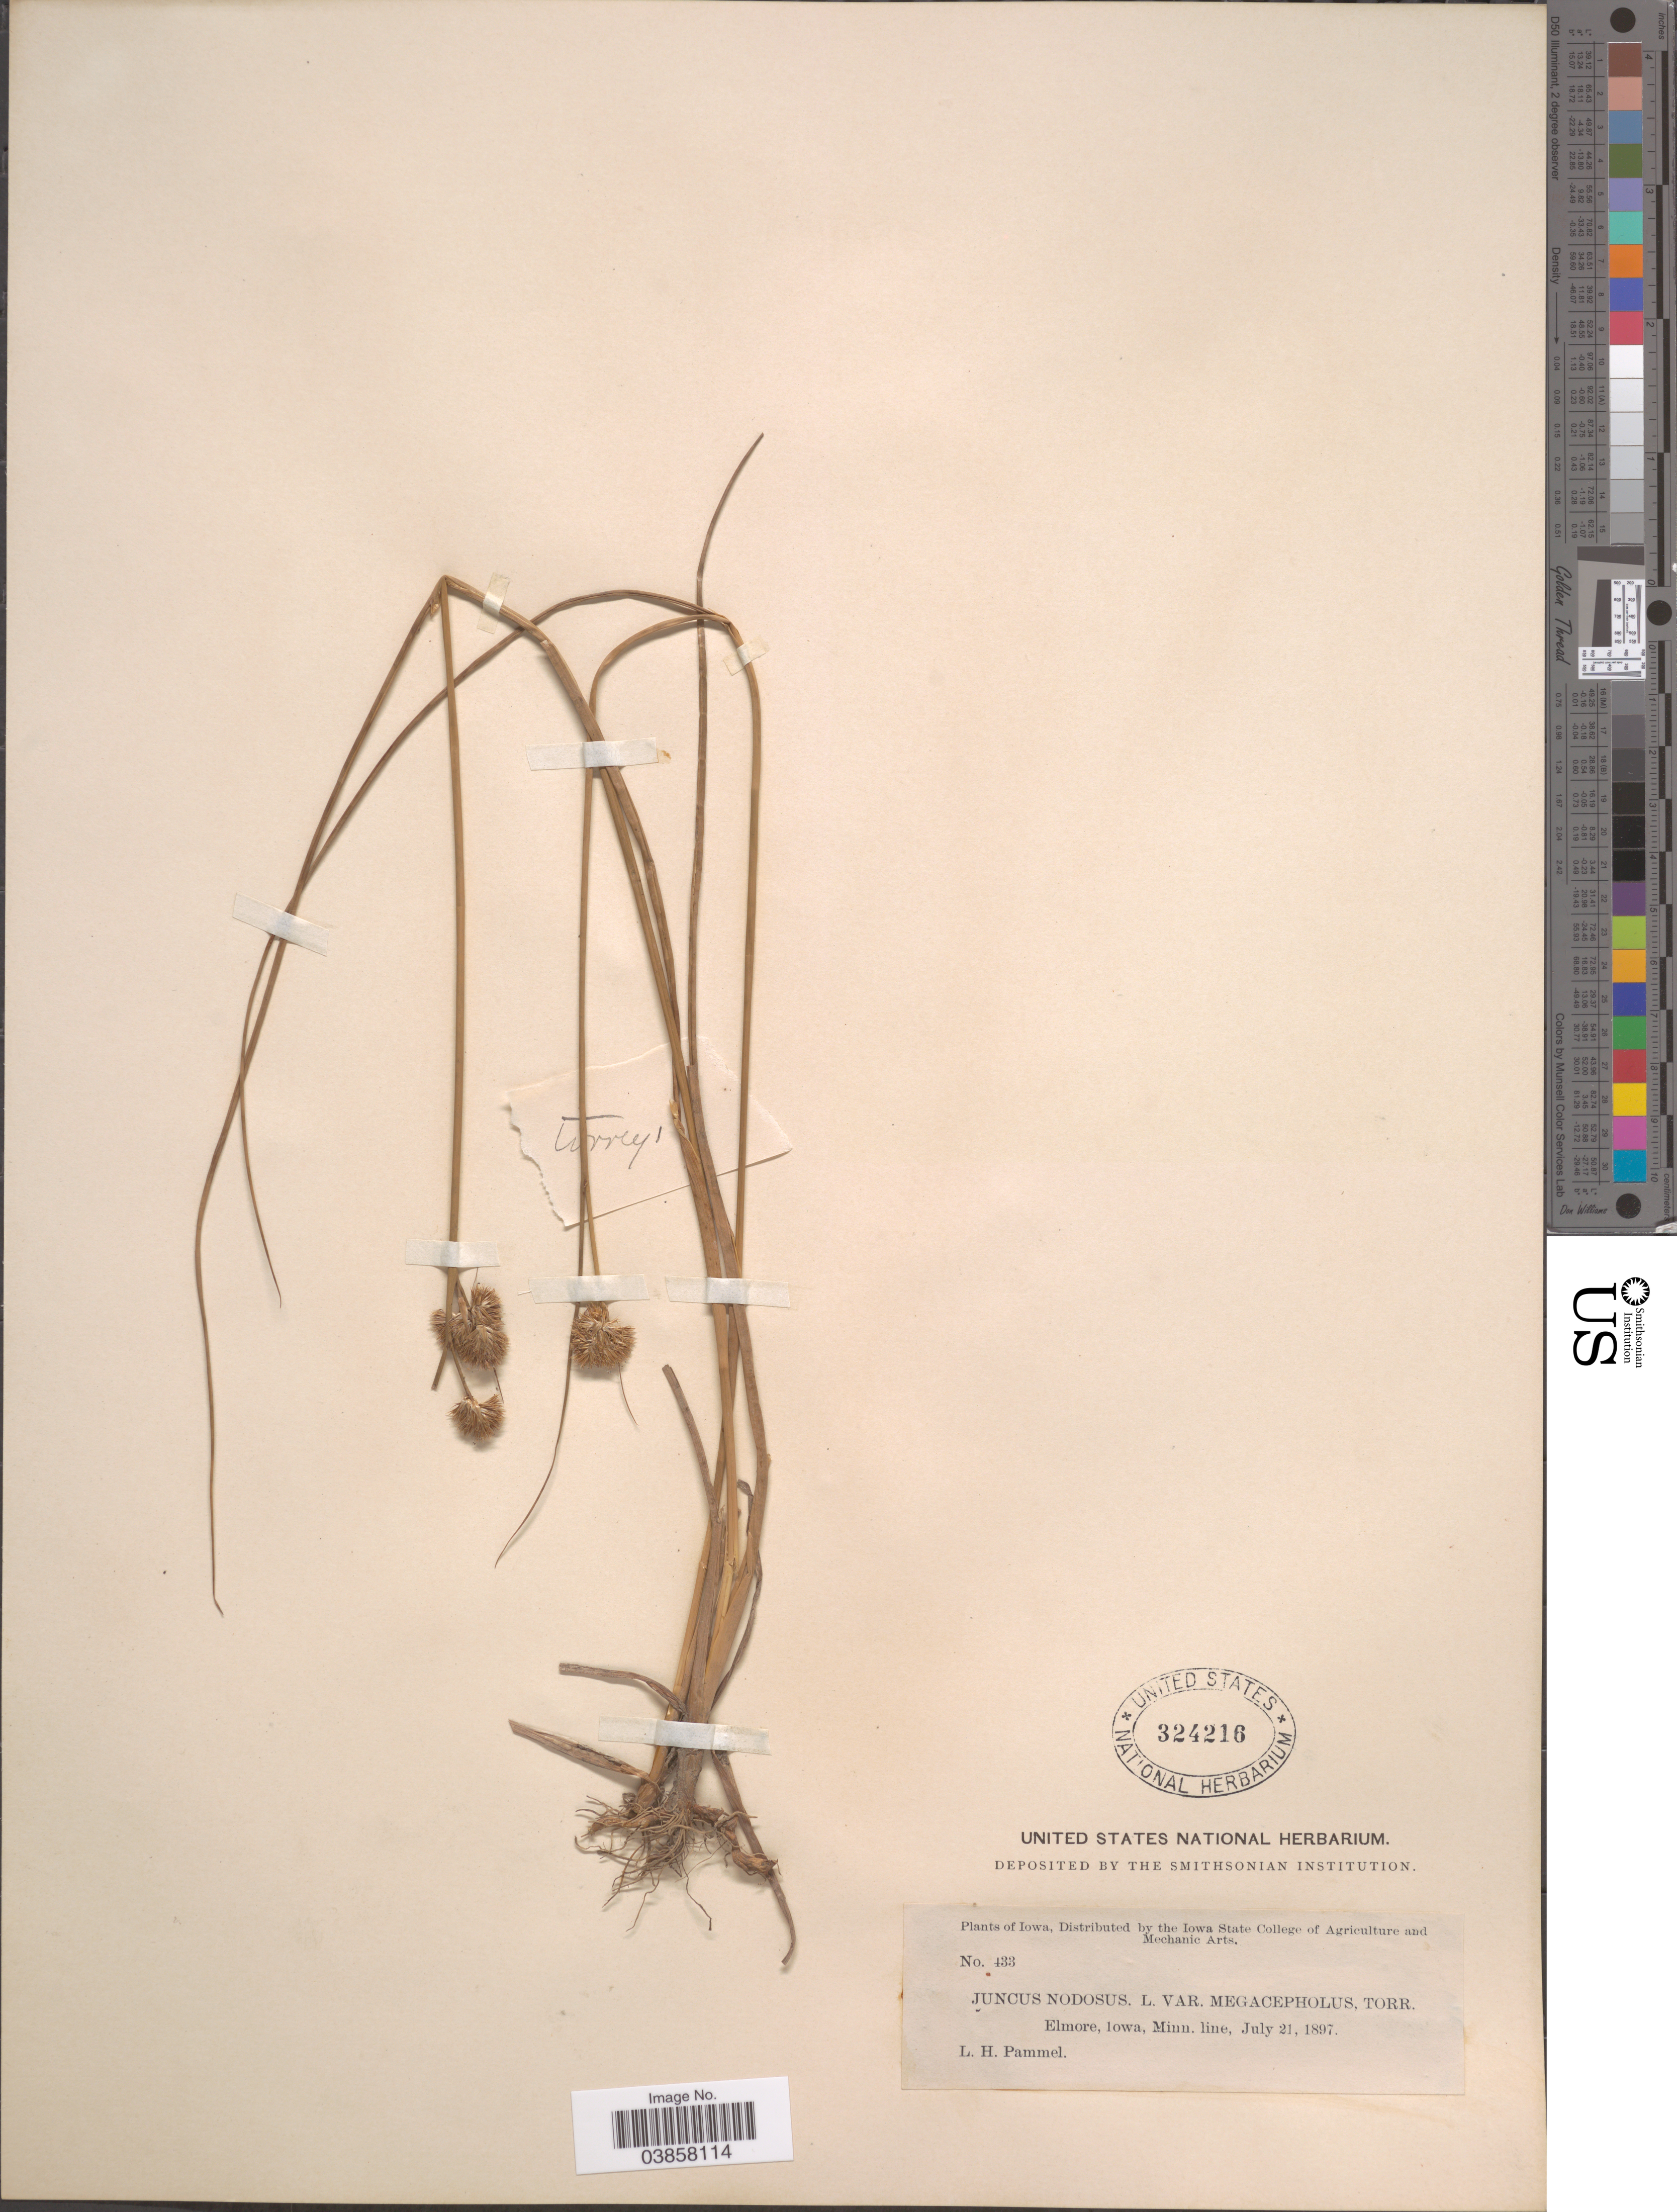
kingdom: Plantae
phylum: Tracheophyta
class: Liliopsida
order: Poales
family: Juncaceae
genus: Juncus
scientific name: Juncus torreyi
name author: Coville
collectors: L. Pammel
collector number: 433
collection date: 1897-07-21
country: United States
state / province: Iowa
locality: Elmore, Iowa, Minn. line.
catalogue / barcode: US 324216